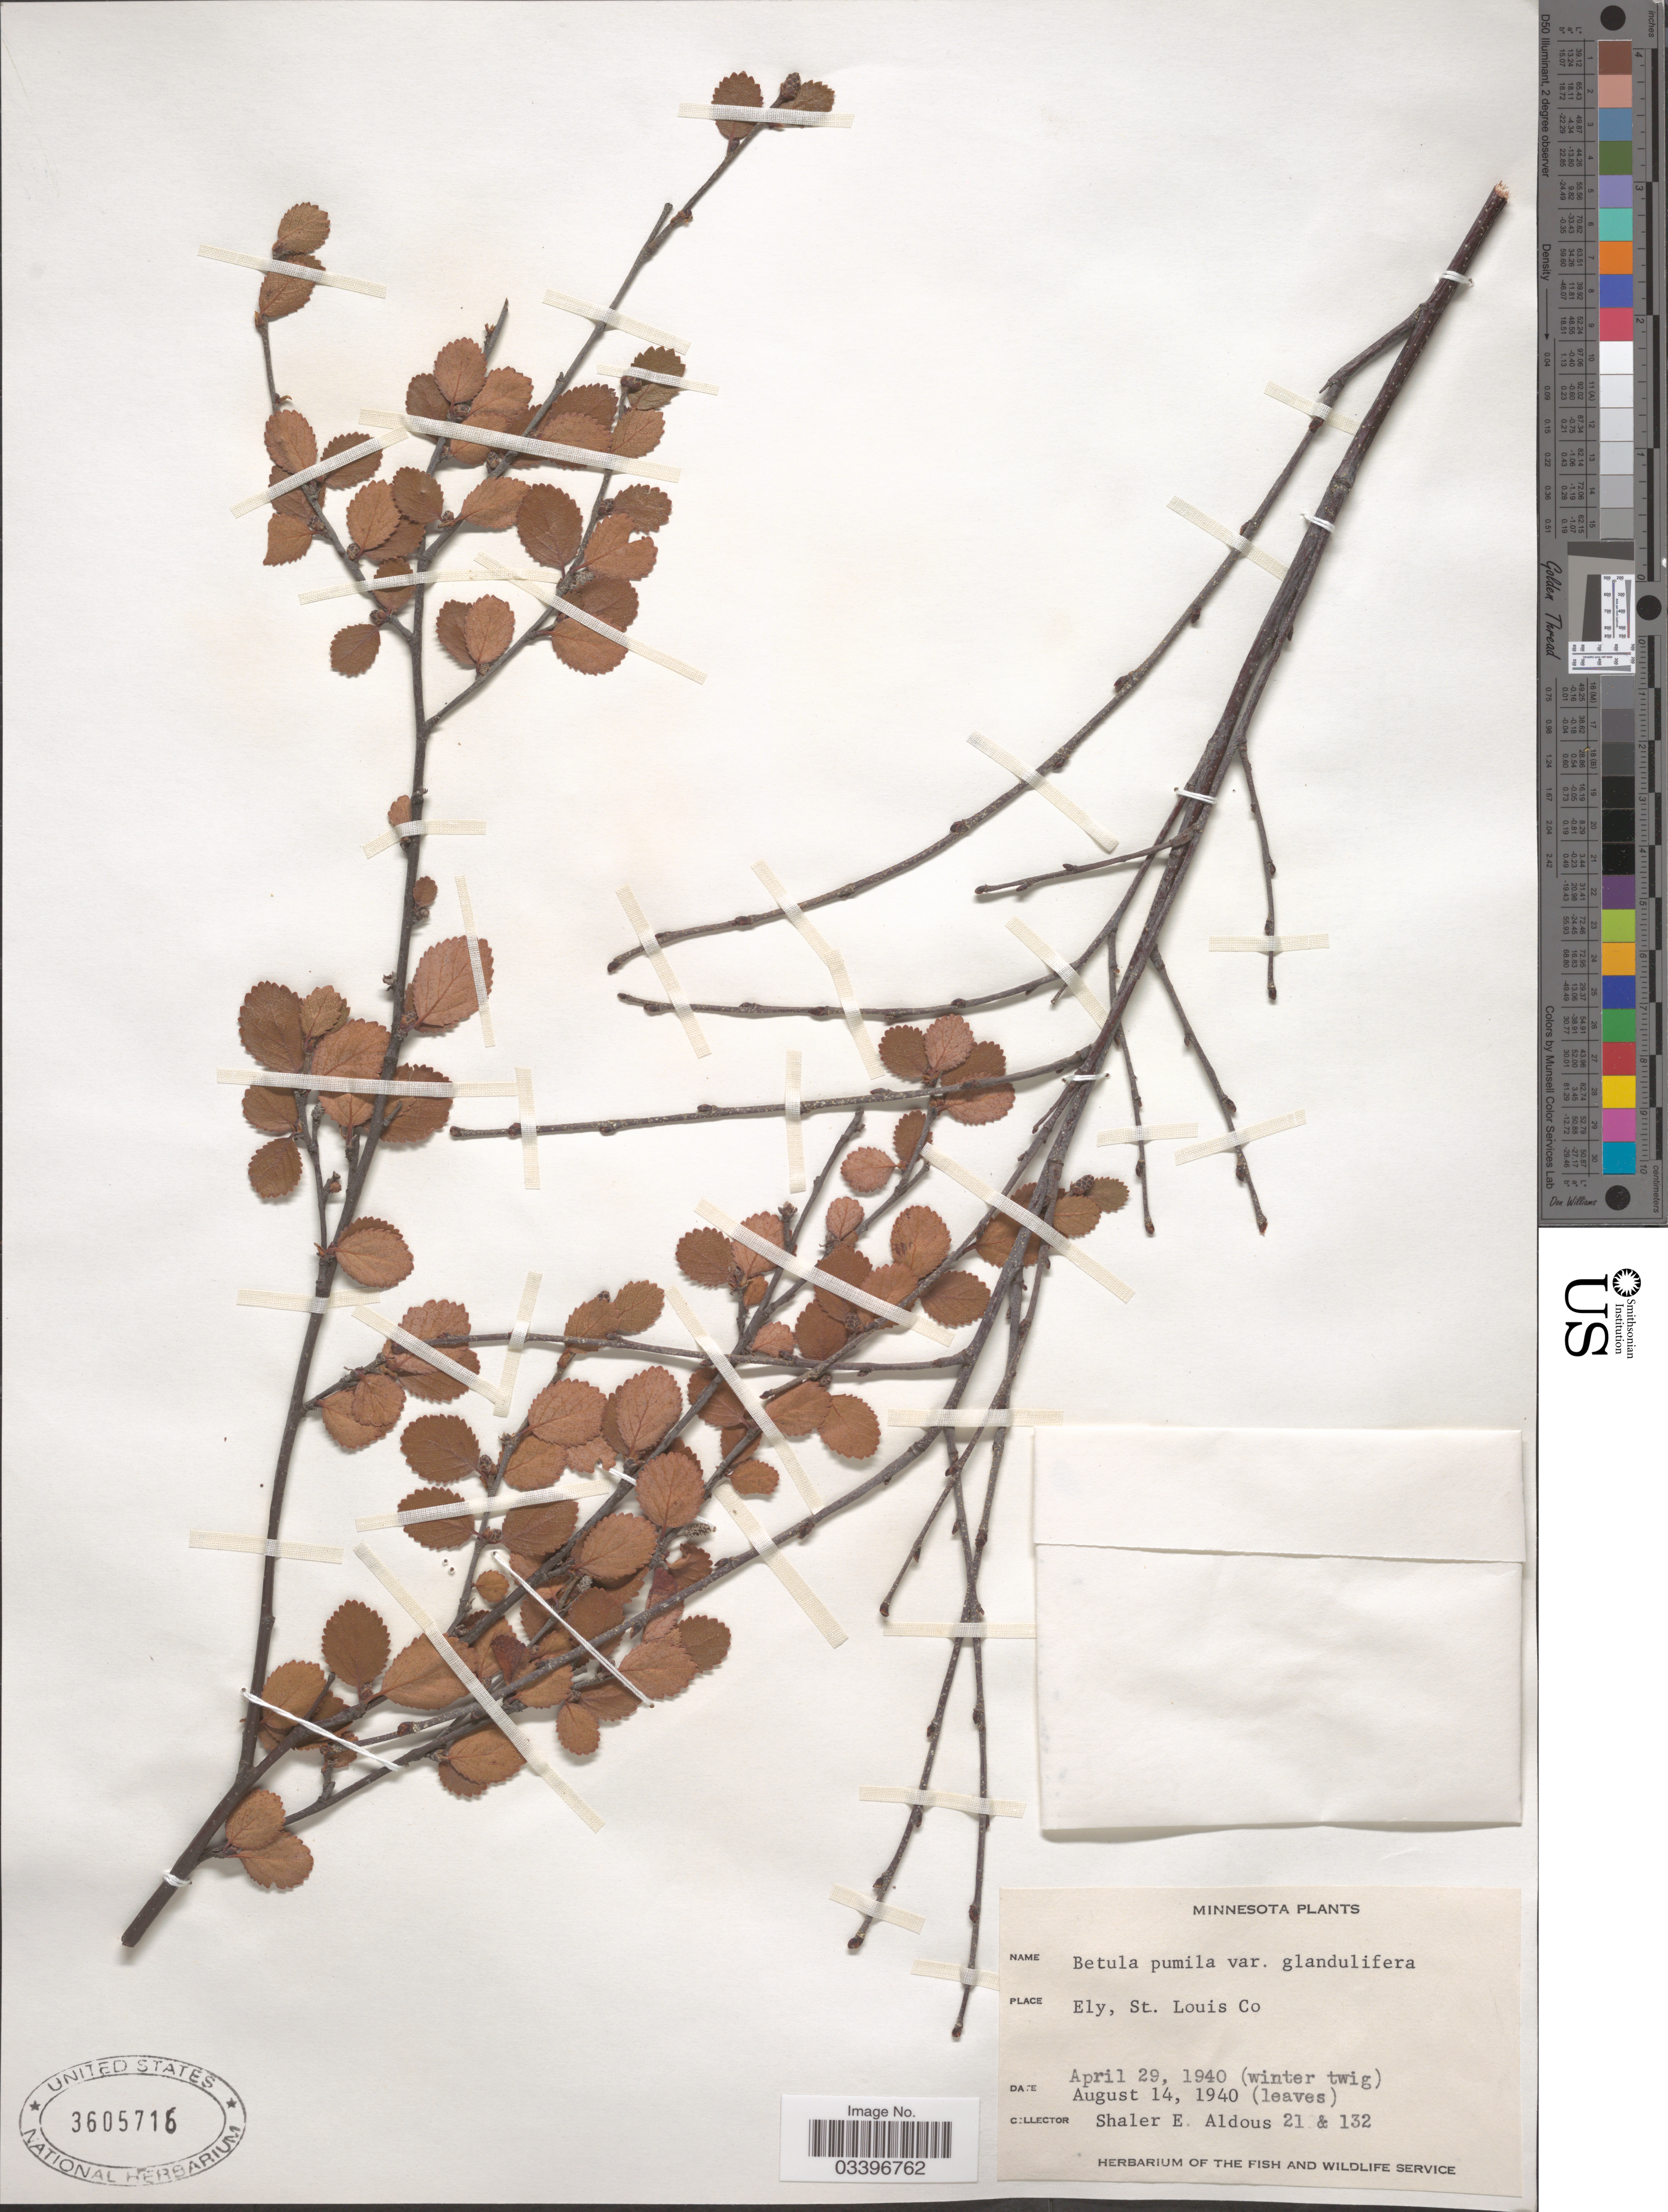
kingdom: Plantae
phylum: Tracheophyta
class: Magnoliopsida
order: Fagales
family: Betulaceae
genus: Betula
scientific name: Betula pumila var. glandulifera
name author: Regel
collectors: S. Aldous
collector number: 21 & 132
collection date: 1940-04-29/1940-08-14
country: United States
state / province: Minnesota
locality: Ely, St. Louis Co.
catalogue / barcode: US 3605716